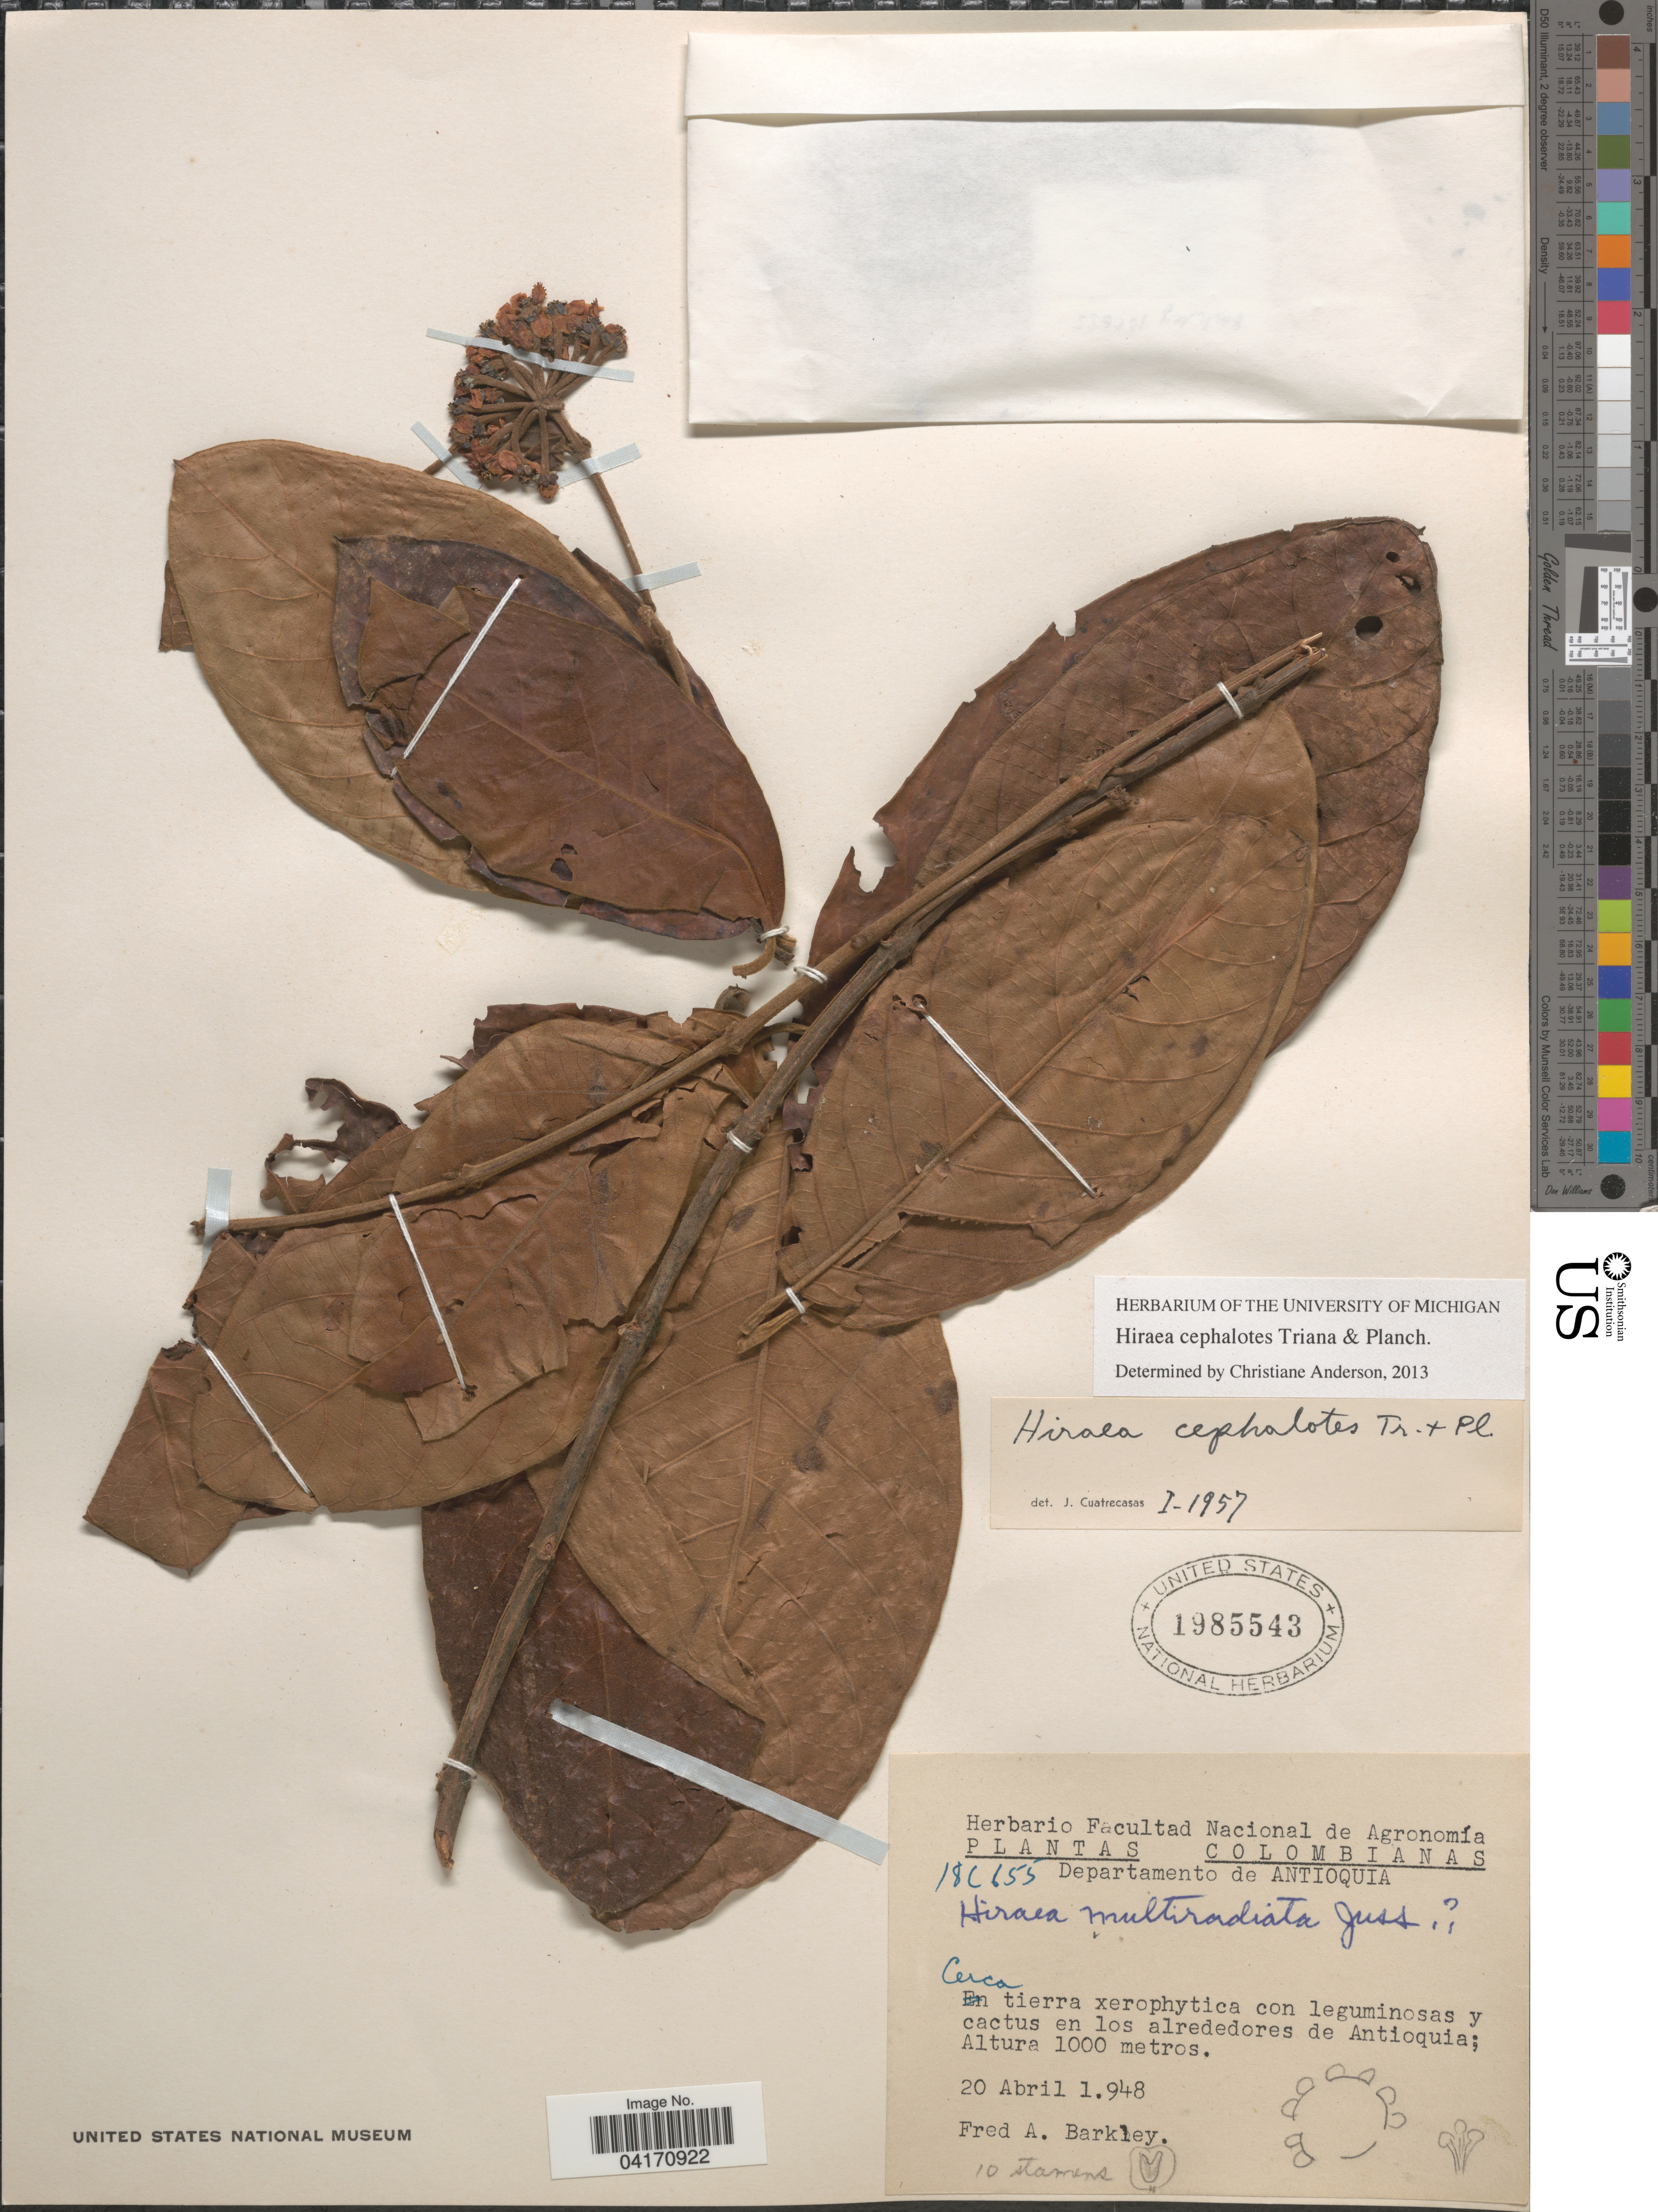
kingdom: Plantae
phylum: Tracheophyta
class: Magnoliopsida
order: Malpighiales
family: Malpighiaceae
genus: Hiraea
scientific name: Hiraea cephalotes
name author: Triana & Planch.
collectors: F. A. Barkley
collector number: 18C655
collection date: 1948-04-20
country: Colombia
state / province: Antioquia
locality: Departamento de Antioquia. En los alrededores de Antioquia.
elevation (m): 1000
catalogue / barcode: US 1985543